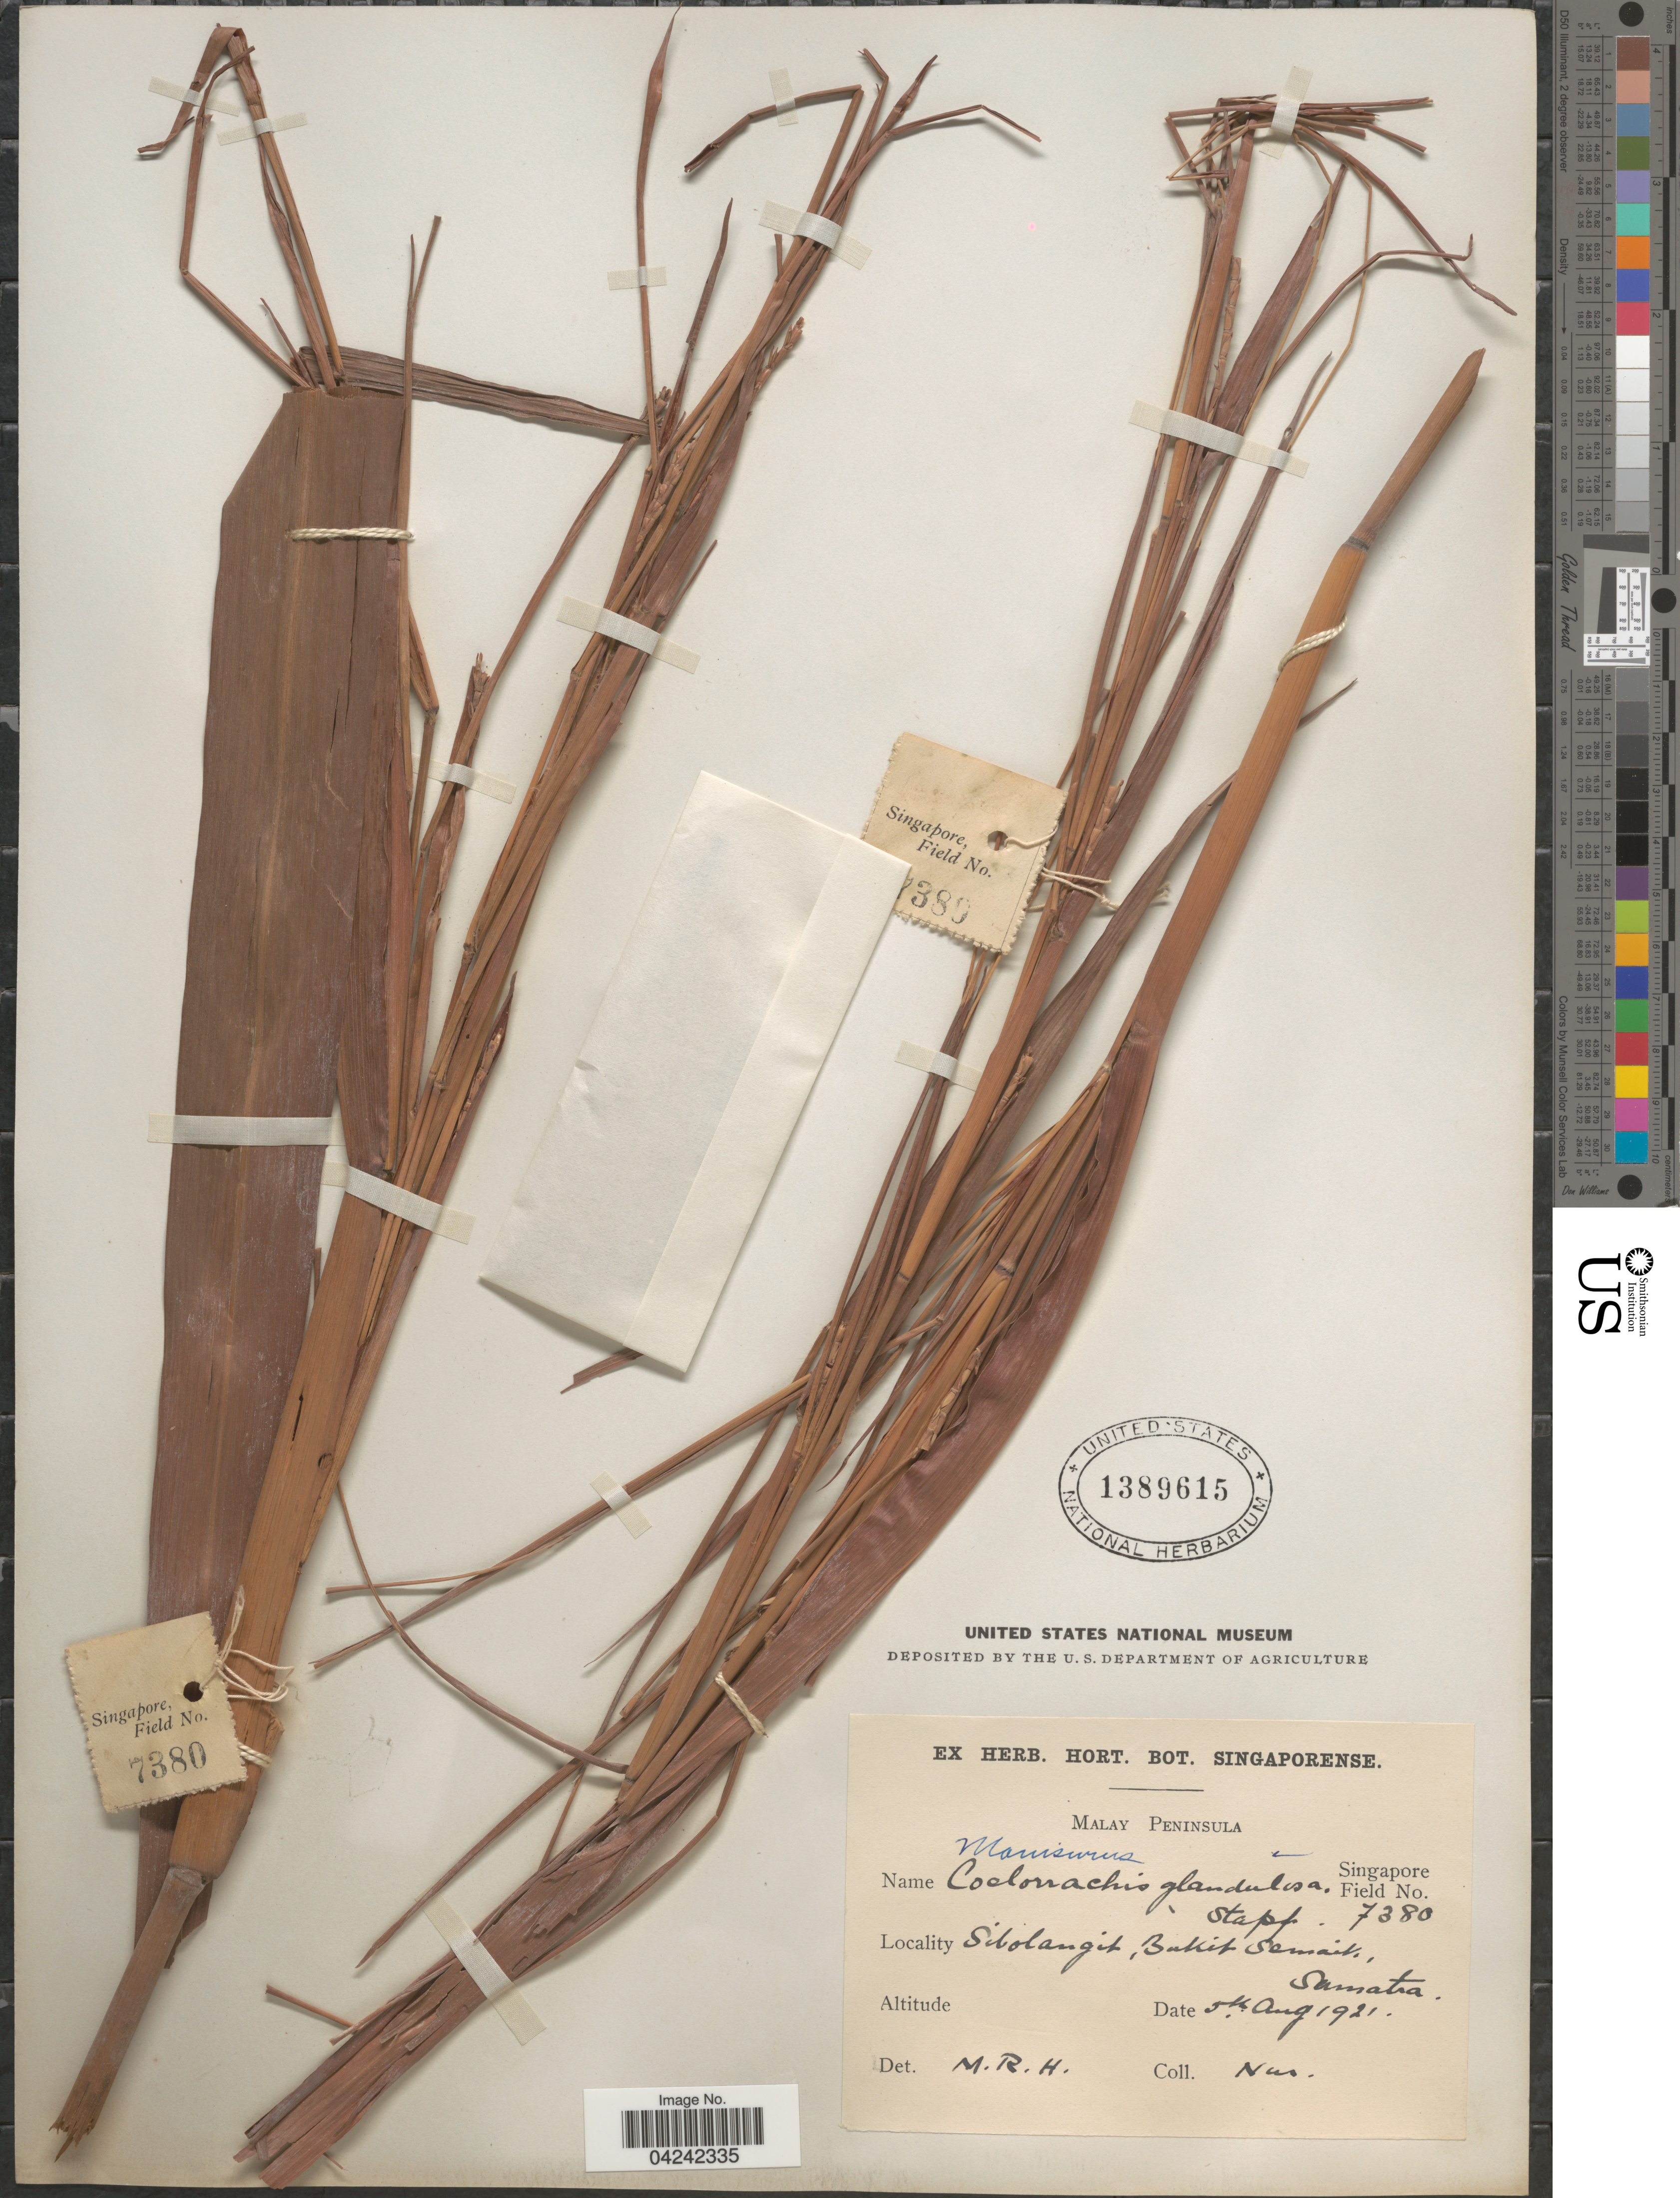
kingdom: Plantae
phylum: Tracheophyta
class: Liliopsida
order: Poales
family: Poaceae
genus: Rottboellia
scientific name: Rottboellia glandulosa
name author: Trin.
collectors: -. Nur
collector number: Singapore Field 7380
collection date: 1921-08-05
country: Indonesia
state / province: Sumatra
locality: Malay Peninsula. Sibolangit, Bukit Semak.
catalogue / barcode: US 1389615